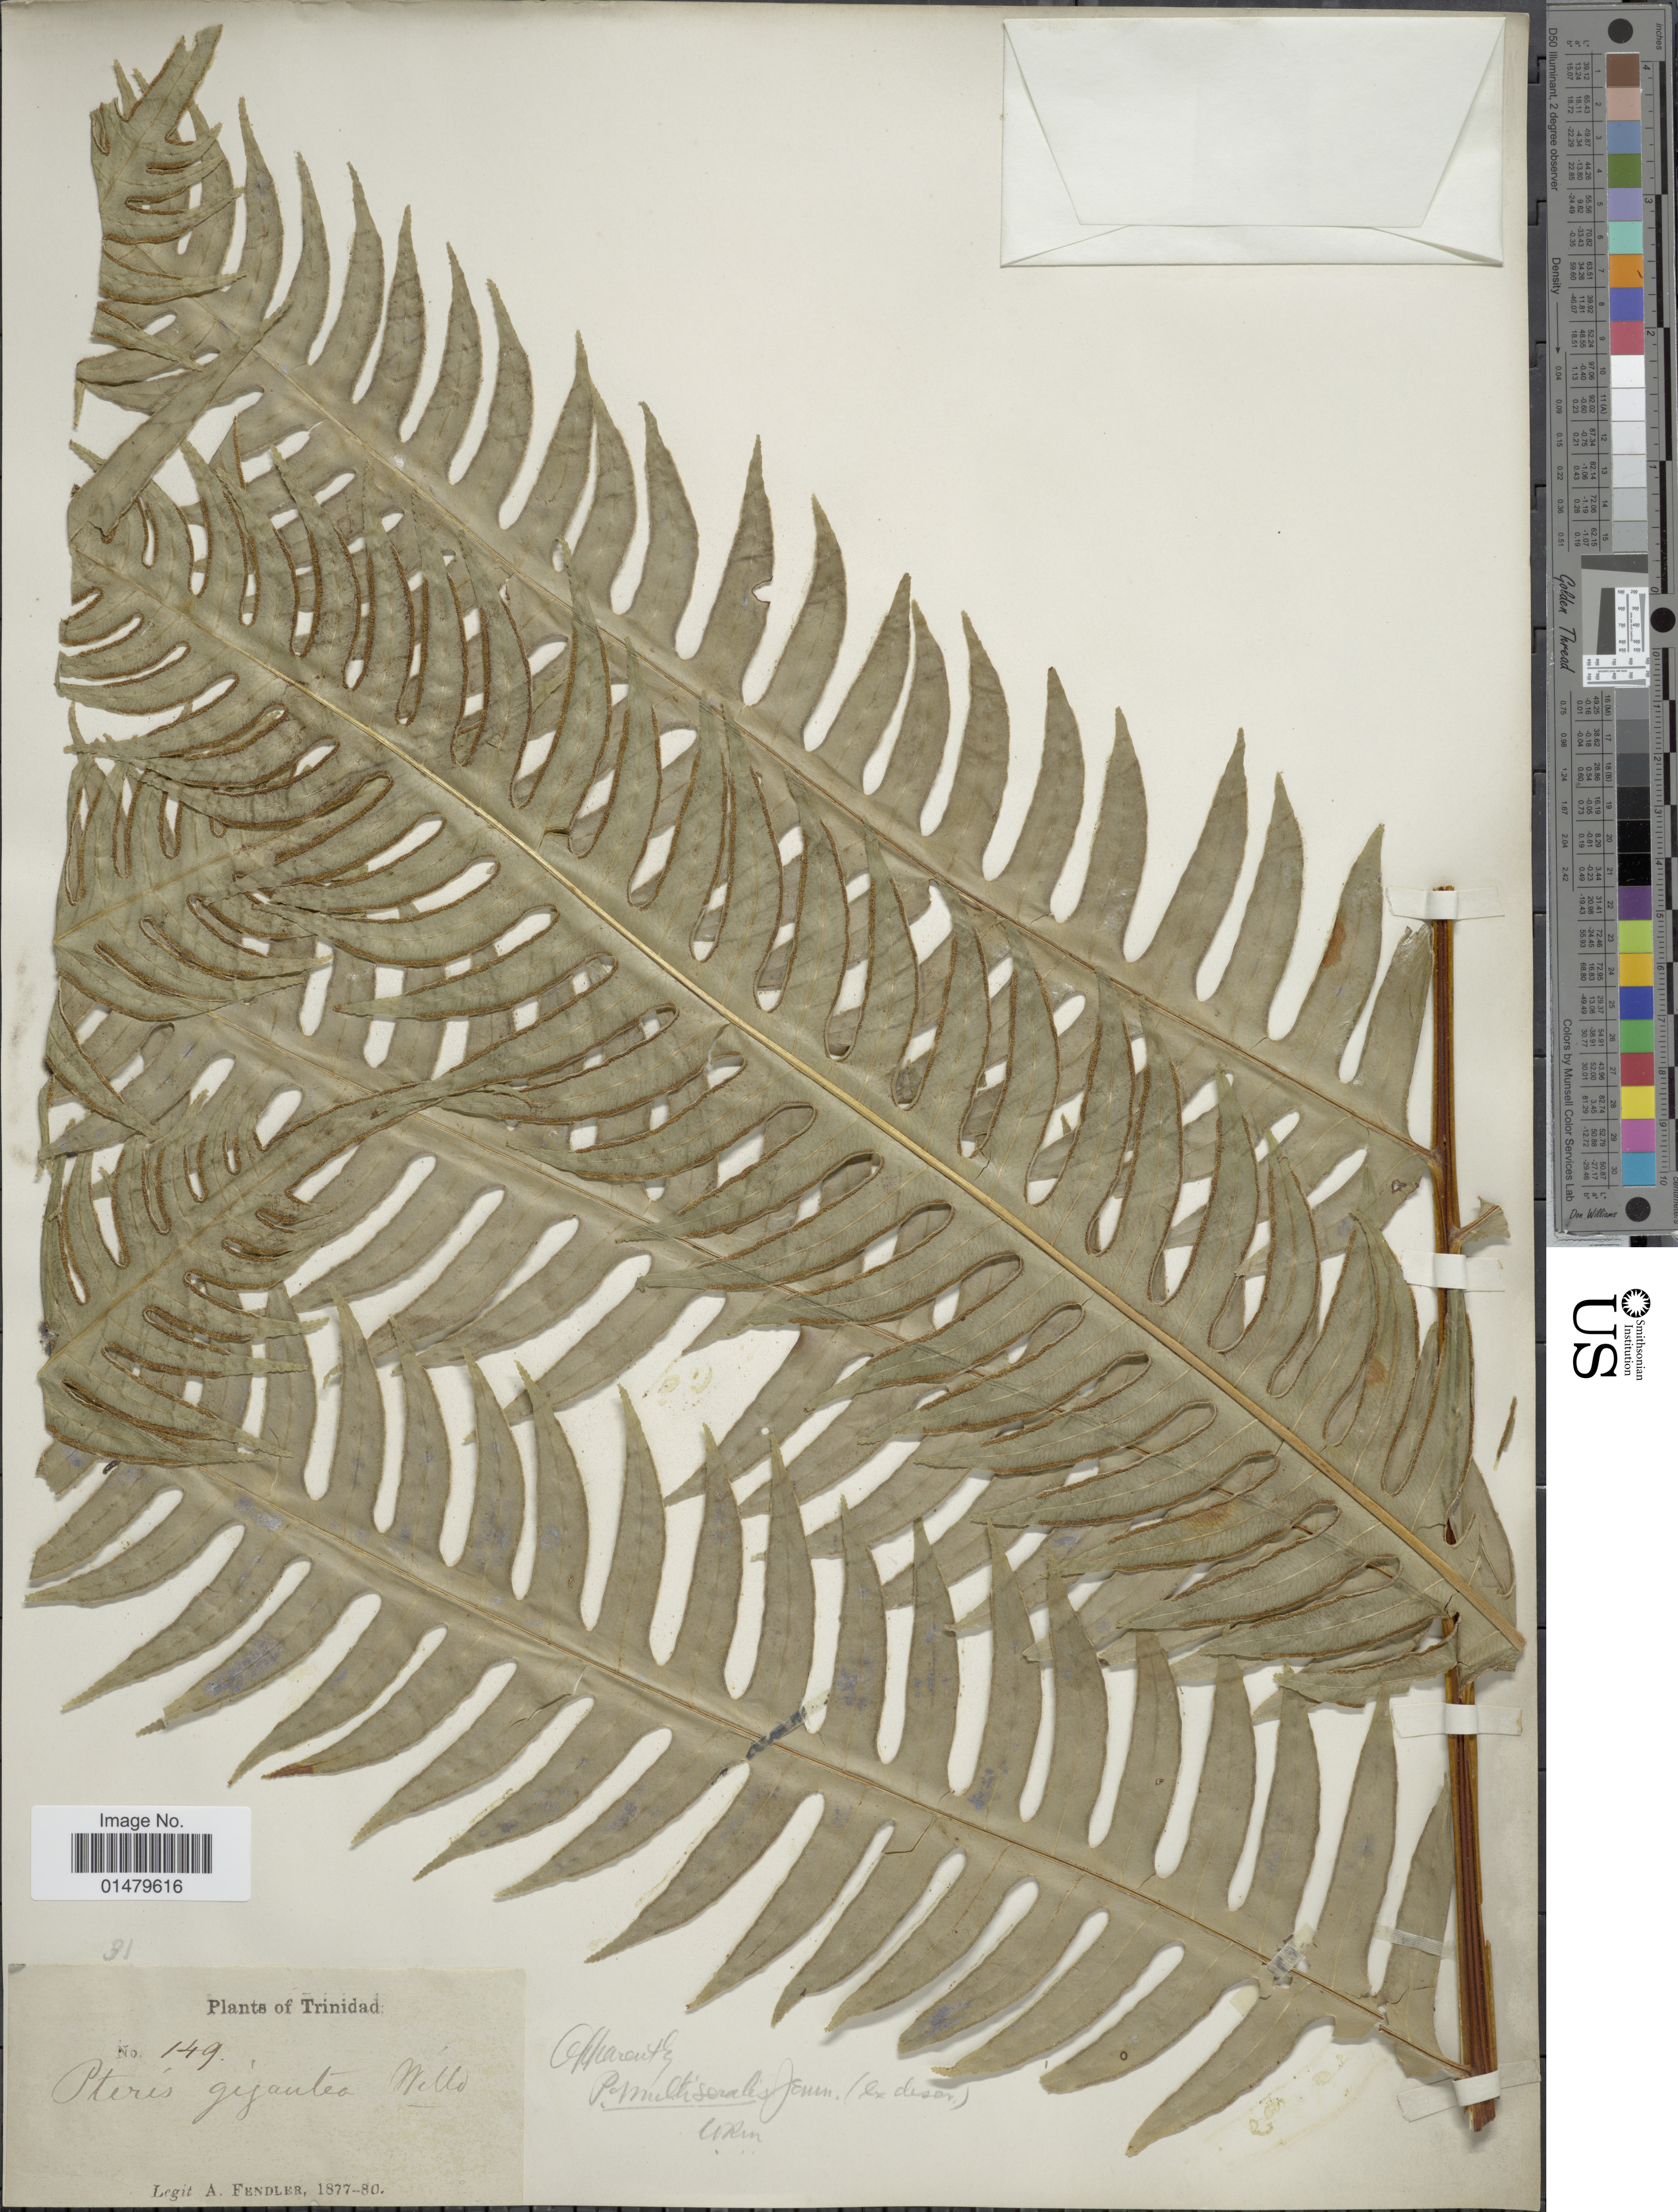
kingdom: Plantae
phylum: Tracheophyta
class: Polypodiopsida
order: Polypodiales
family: Pteridaceae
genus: Pteris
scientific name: Pteris multiserialis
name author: Jenman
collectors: A. Fendler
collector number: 149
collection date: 1877/1880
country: Trinidad and Tobago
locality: Trinidad.